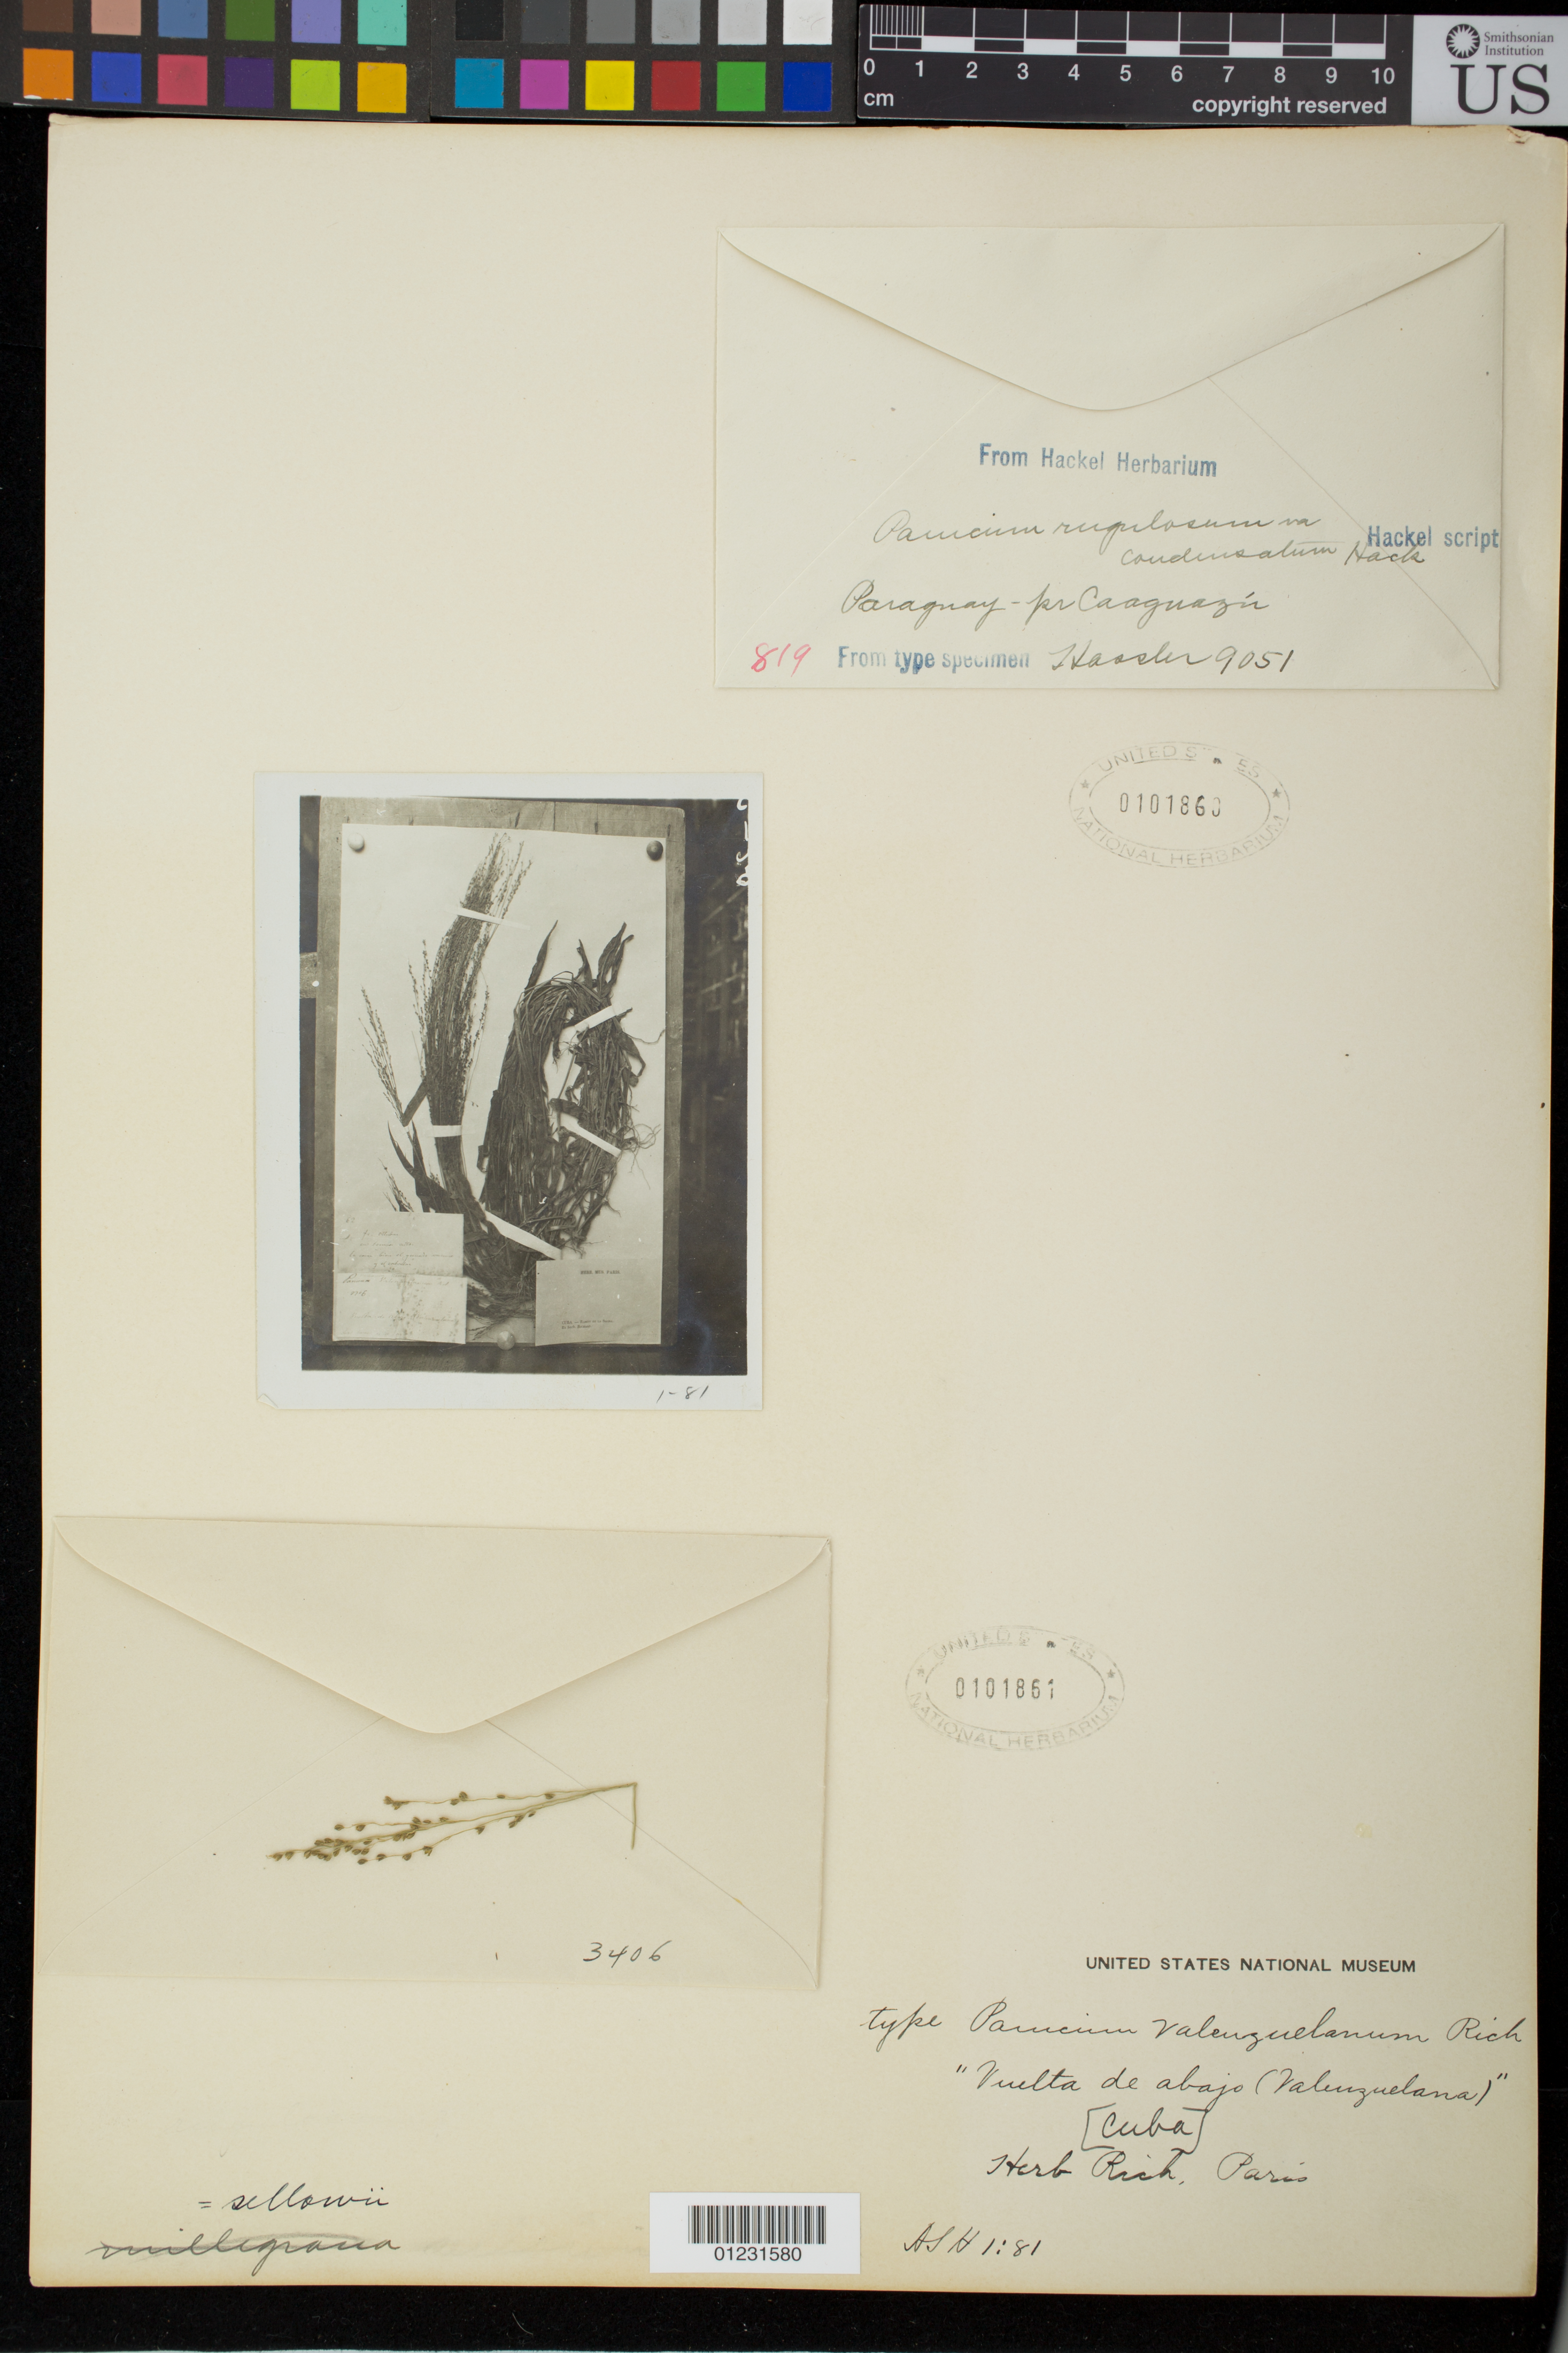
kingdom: Plantae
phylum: Tracheophyta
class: Liliopsida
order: Poales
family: Poaceae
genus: Panicum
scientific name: Panicum valenzuelanum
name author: A. Rich.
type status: Type Collection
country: Cuba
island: Cuba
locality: Vuelta de abojo.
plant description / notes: Fragmentary material of type specimen ex herb. Paris.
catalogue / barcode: US 101861